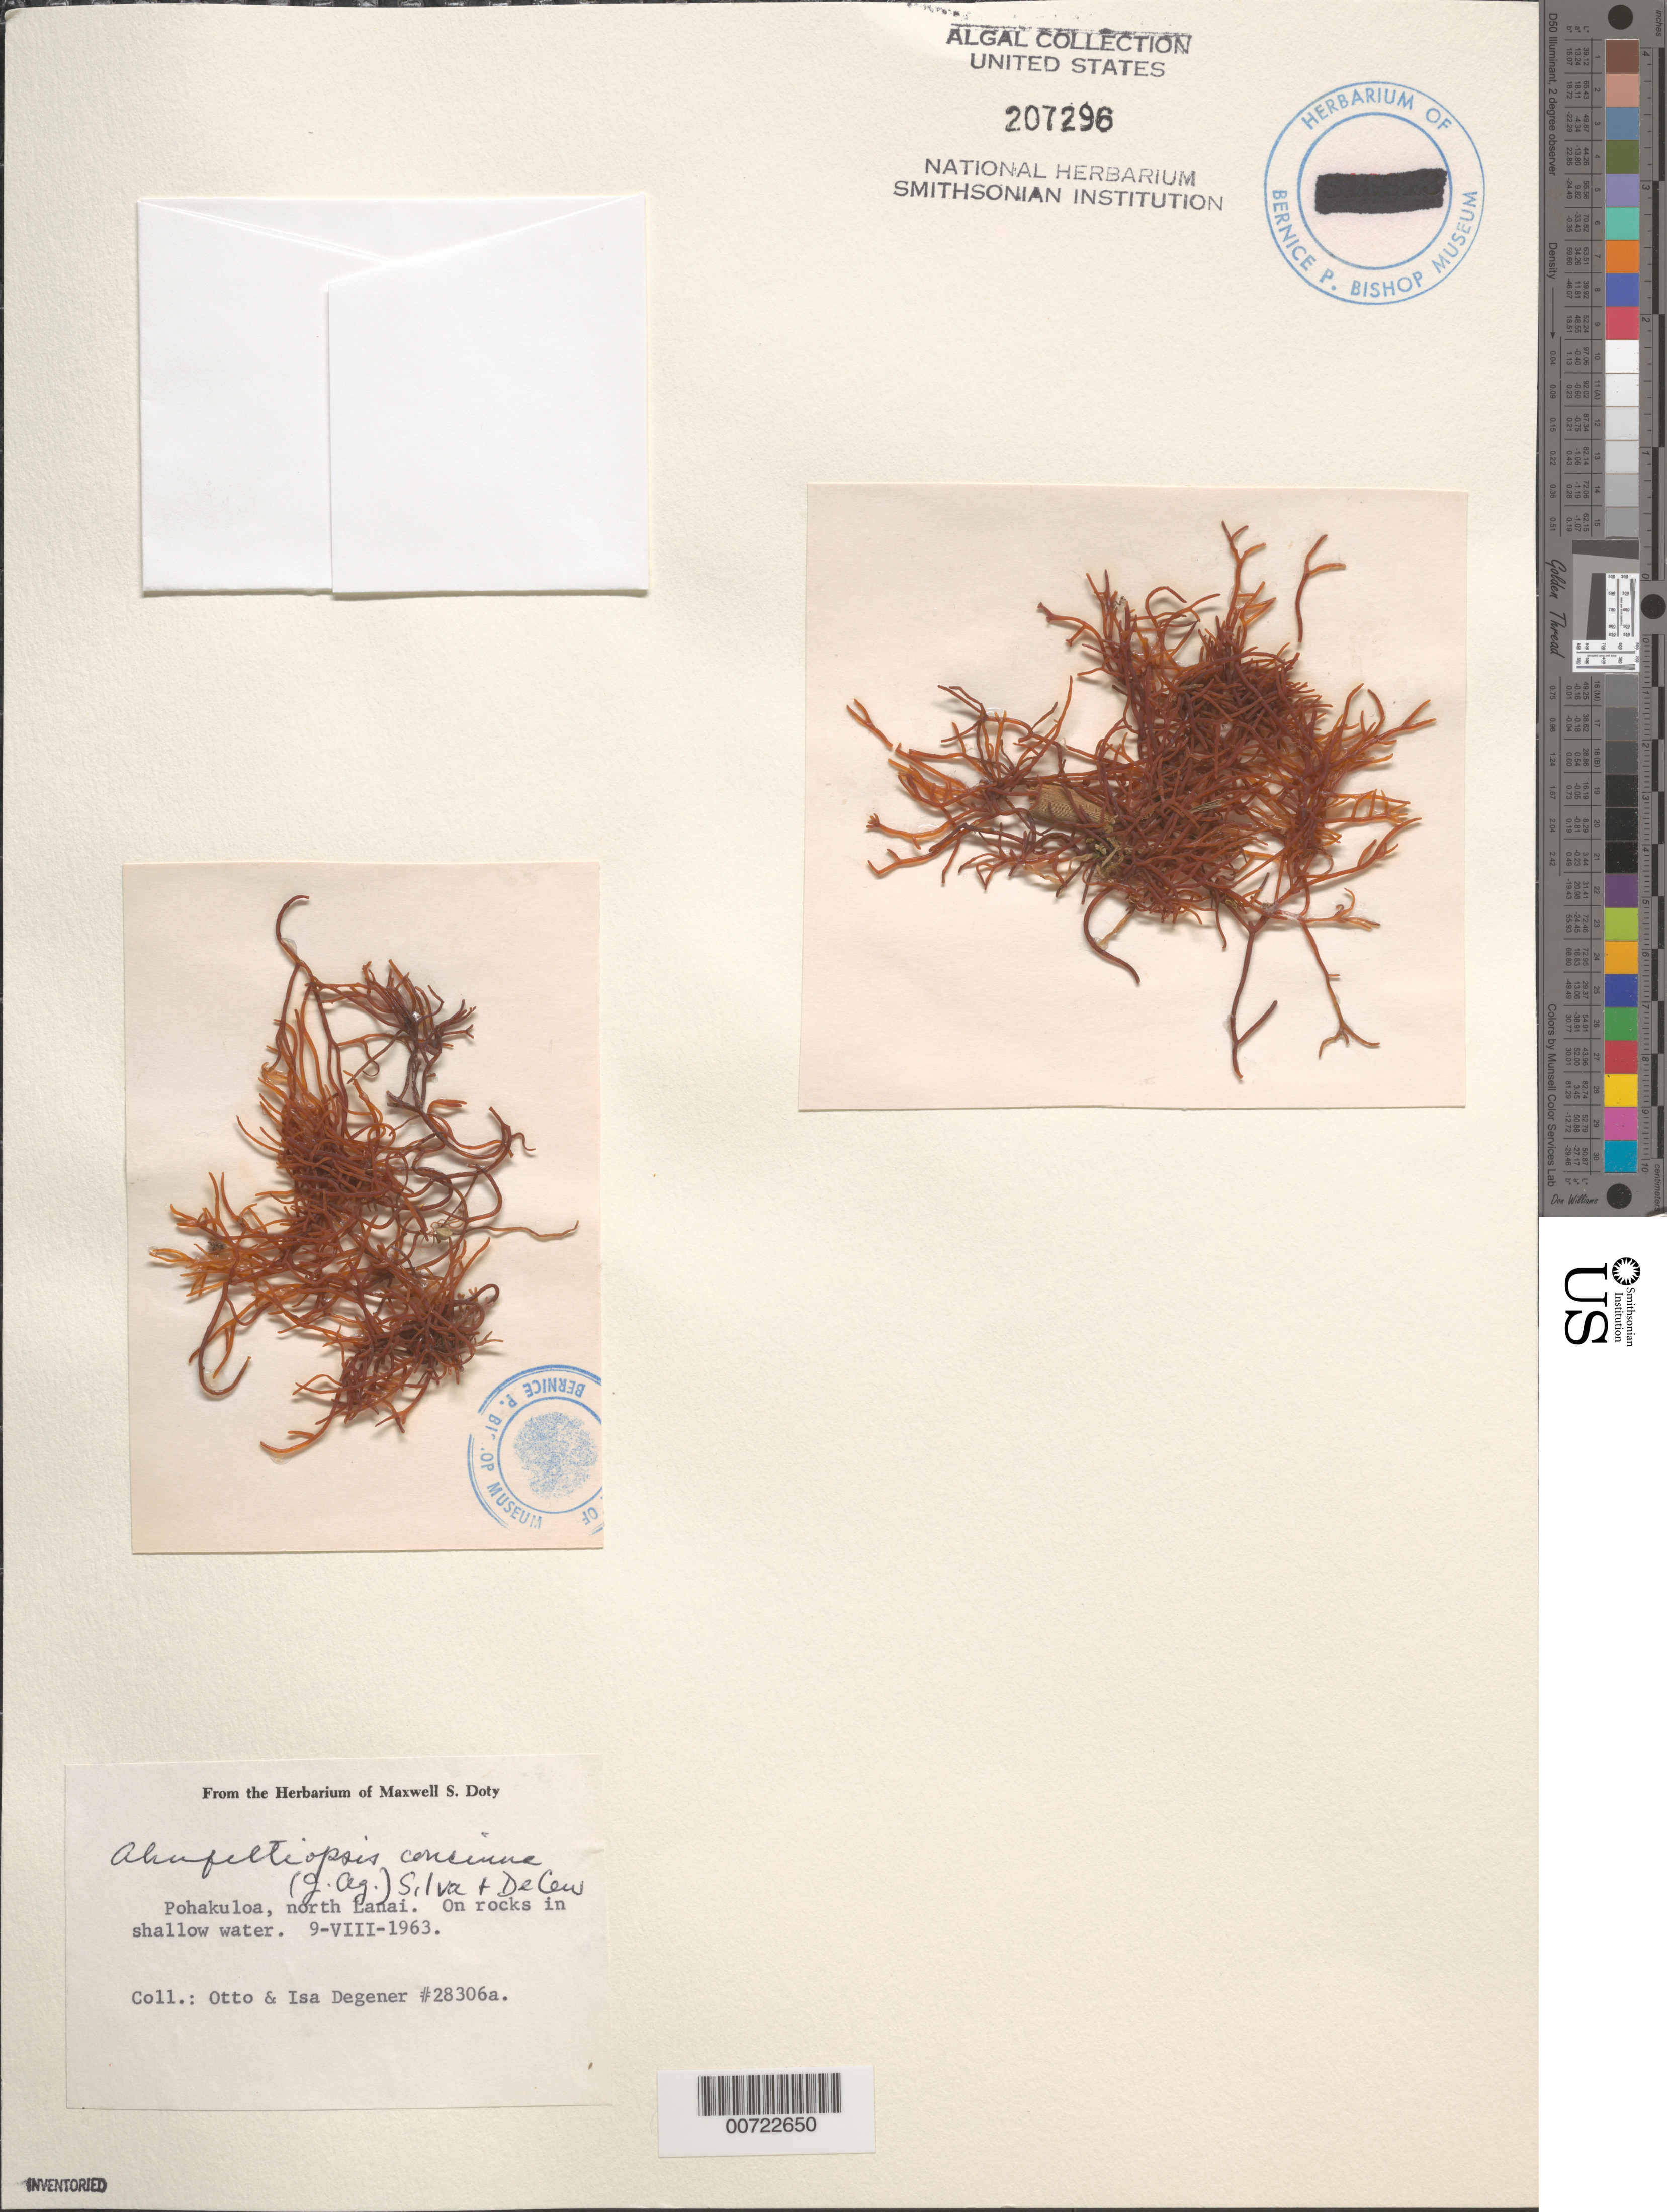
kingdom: Plantae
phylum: Rhodophyta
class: Florideophyceae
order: Gigartinales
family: Phyllophoraceae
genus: Gymnogongrus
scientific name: Gymnogongrus durvillei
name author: (Bory) M.S.Calderon & S.M. Boo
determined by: Algae name updating Project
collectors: O. Degener & I. Degener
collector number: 28306a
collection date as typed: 09 Aug 1963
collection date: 1963-08-09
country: United States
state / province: Hawaii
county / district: Maui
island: Lana'i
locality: Pohakuloa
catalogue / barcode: US 207296